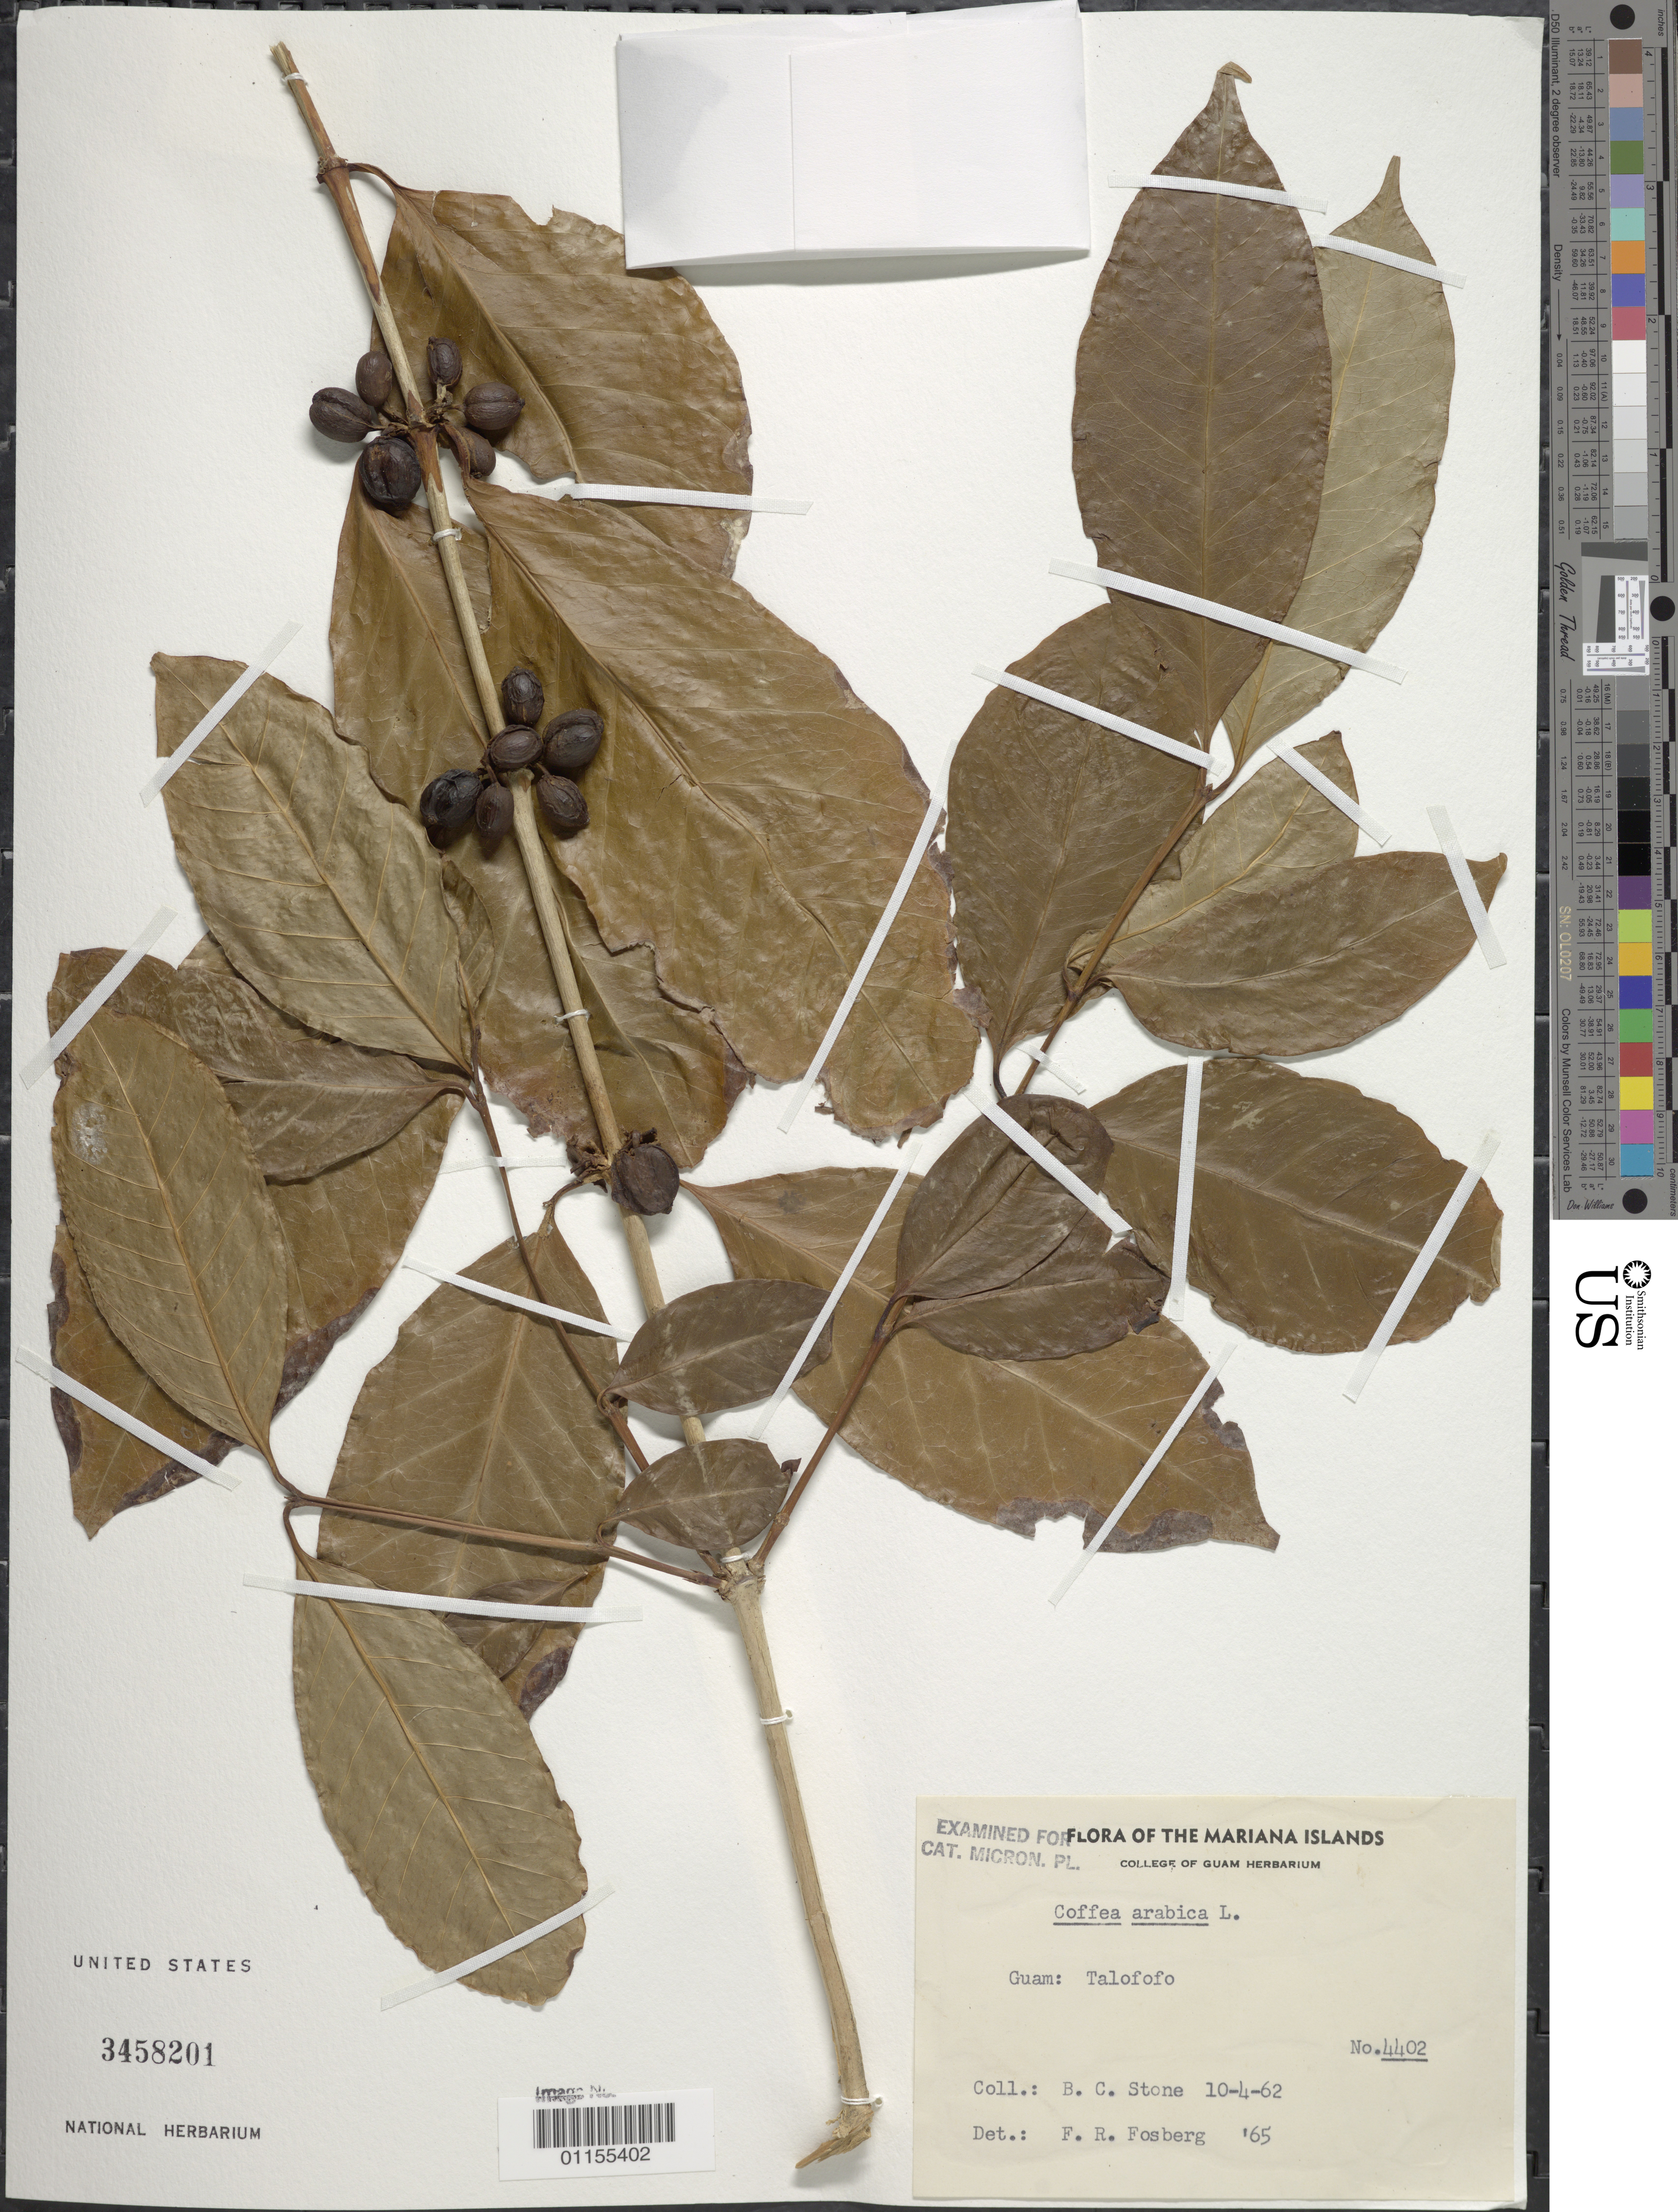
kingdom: Plantae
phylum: Tracheophyta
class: Magnoliopsida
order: Gentianales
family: Rubiaceae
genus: Coffea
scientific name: Coffea arabica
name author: L.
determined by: Fosberg, F. R.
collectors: B. C. Stone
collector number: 4402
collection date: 1962-04-10 or 1962-10-04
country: Guam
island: Guam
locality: Talofofo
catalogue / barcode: US 3458201